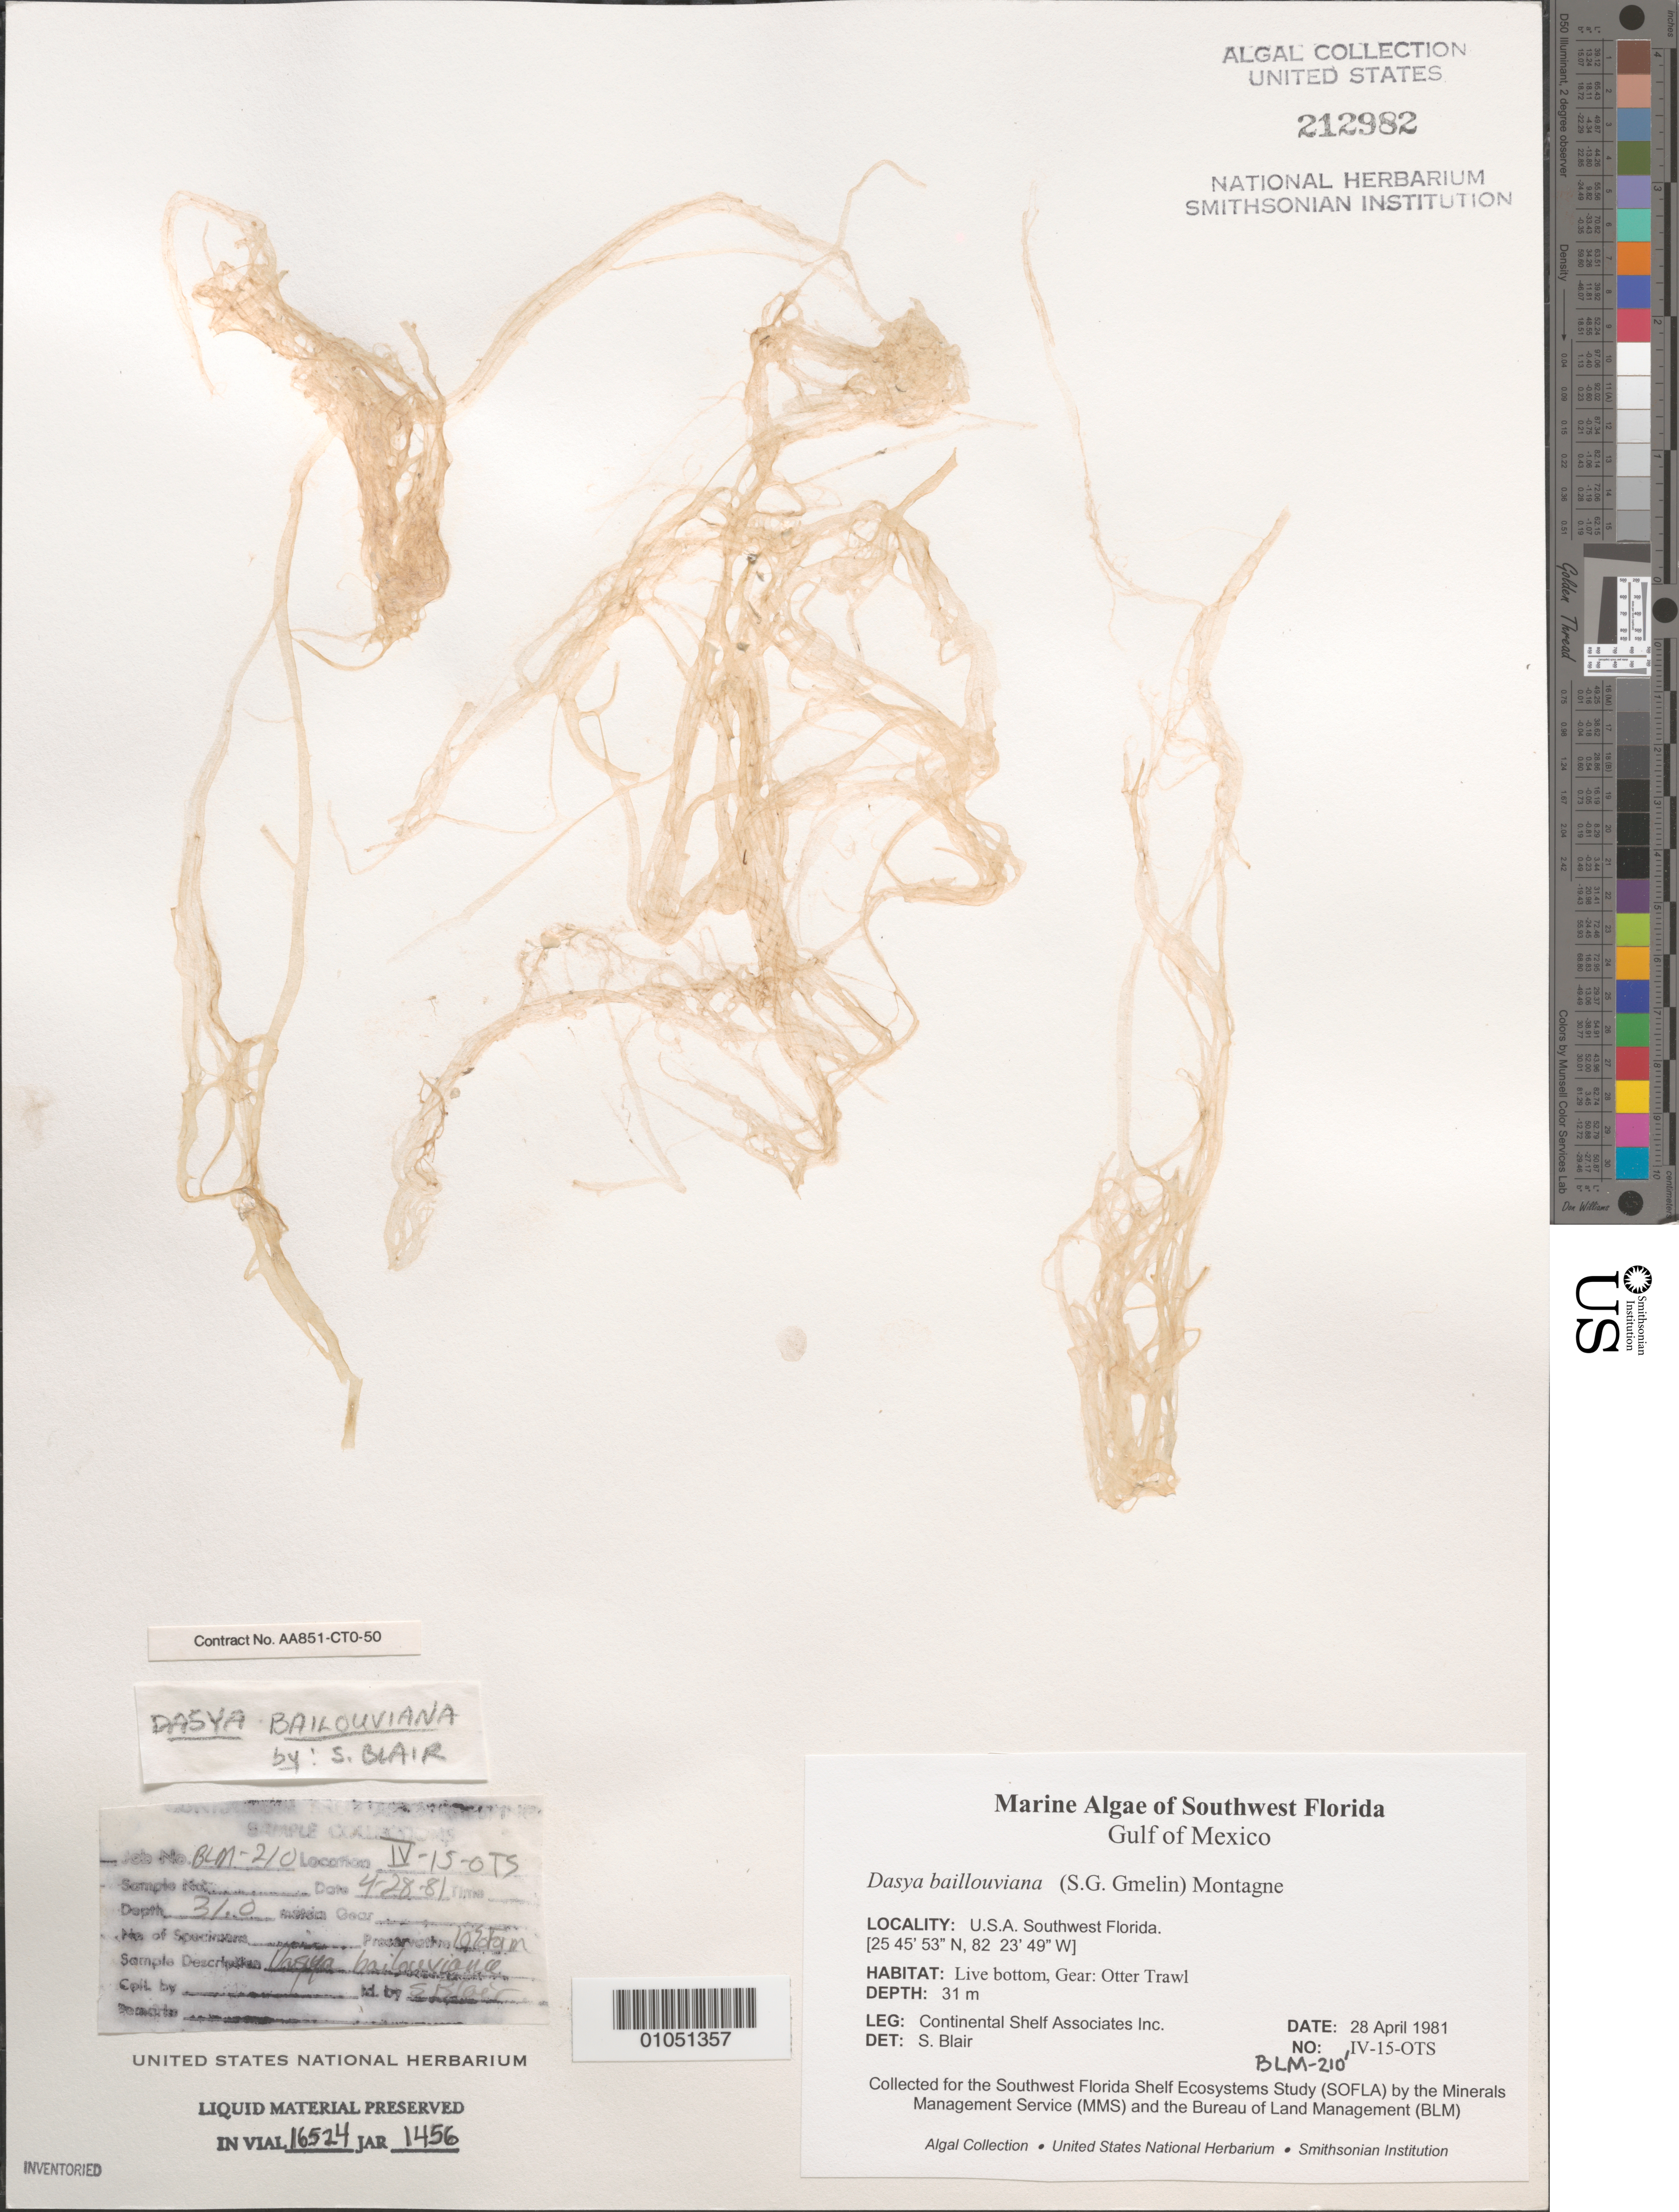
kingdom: Plantae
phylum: Rhodophyta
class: Florideophyceae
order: Ceramiales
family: Dasyaceae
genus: Dasya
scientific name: Dasya pedicellata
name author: (C. Agardh) C. Agardh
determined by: Algae name updating Project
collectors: Continental Shelf Associates for the MMS/BLM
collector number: BLM-210-IV-15-OTS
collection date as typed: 28 Apr 1981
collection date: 1981-04-28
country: United States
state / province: Florida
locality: Gulf of Mexico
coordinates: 25 45'53"N, 82 23'49"W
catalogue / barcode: US 212982